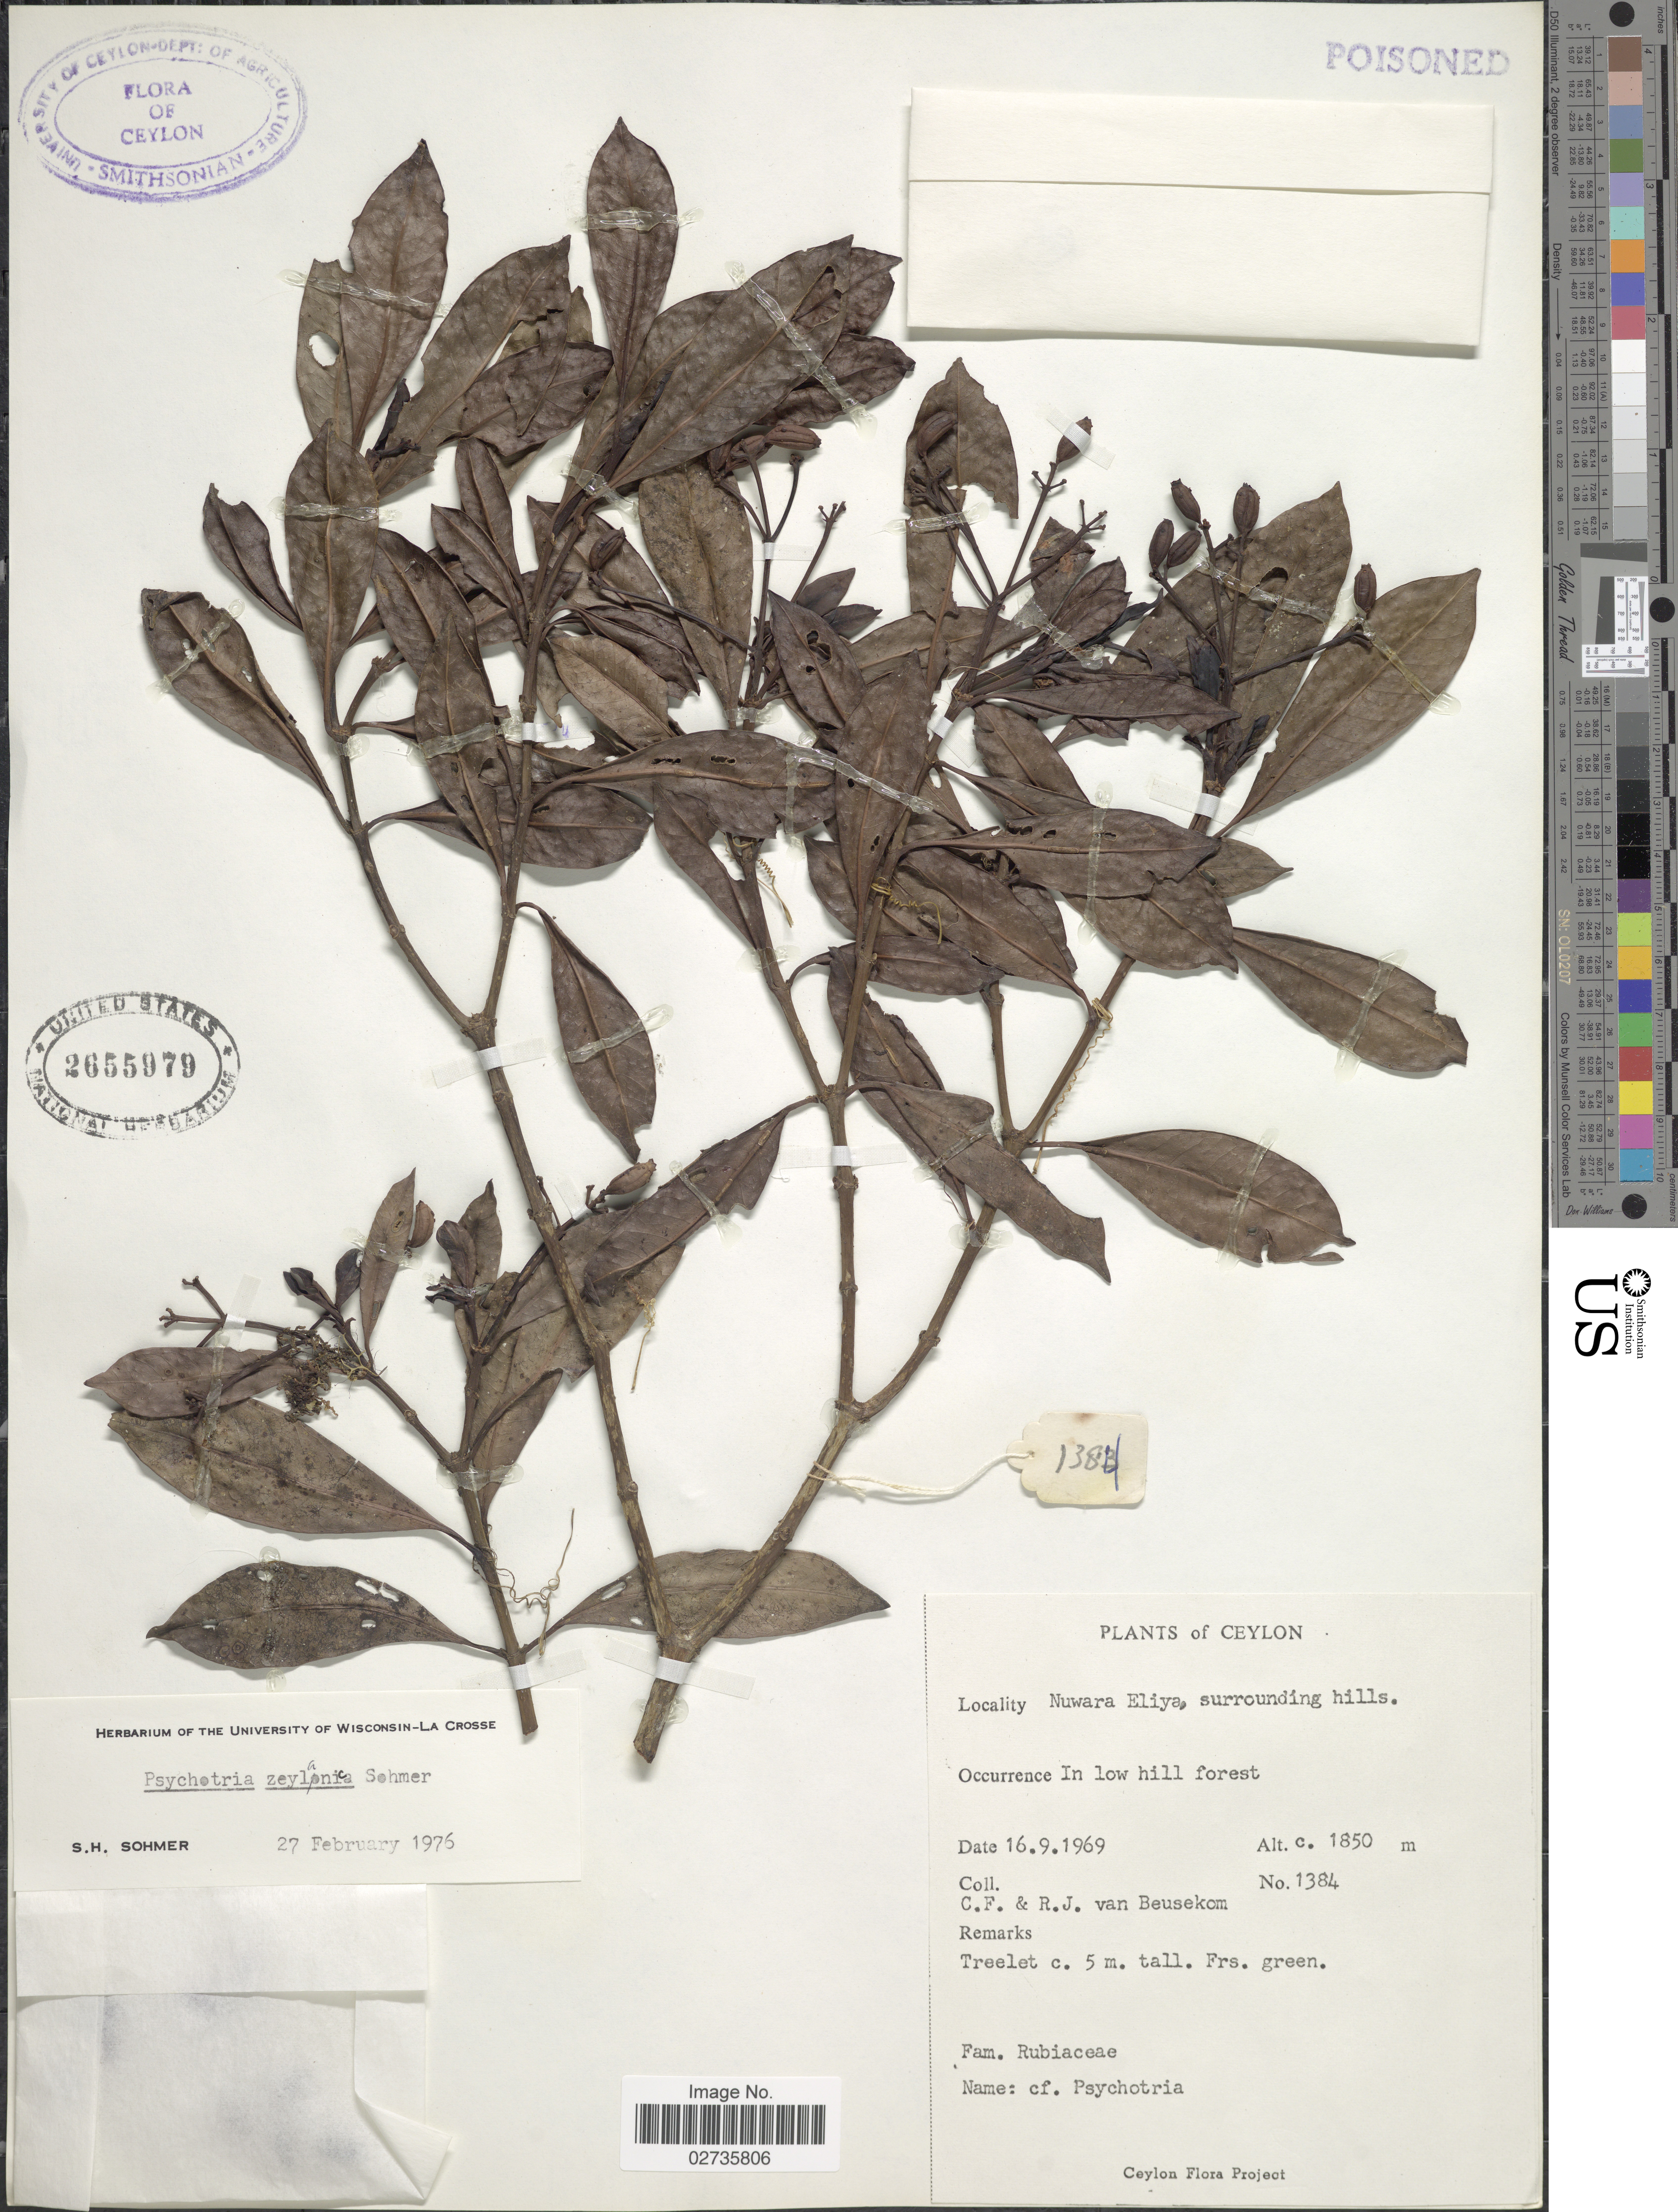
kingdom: Plantae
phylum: Tracheophyta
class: Magnoliopsida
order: Gentianales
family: Rubiaceae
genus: Psychotria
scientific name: Psychotria zeylanica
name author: Sohmer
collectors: C. F. Beusekom & R. Van Beusekom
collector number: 1384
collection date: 1969-09-16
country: Sri Lanka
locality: Ceylon, Nuwara Eliya, surrounding hills, In low hill forest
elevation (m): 1850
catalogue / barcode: US 2655979